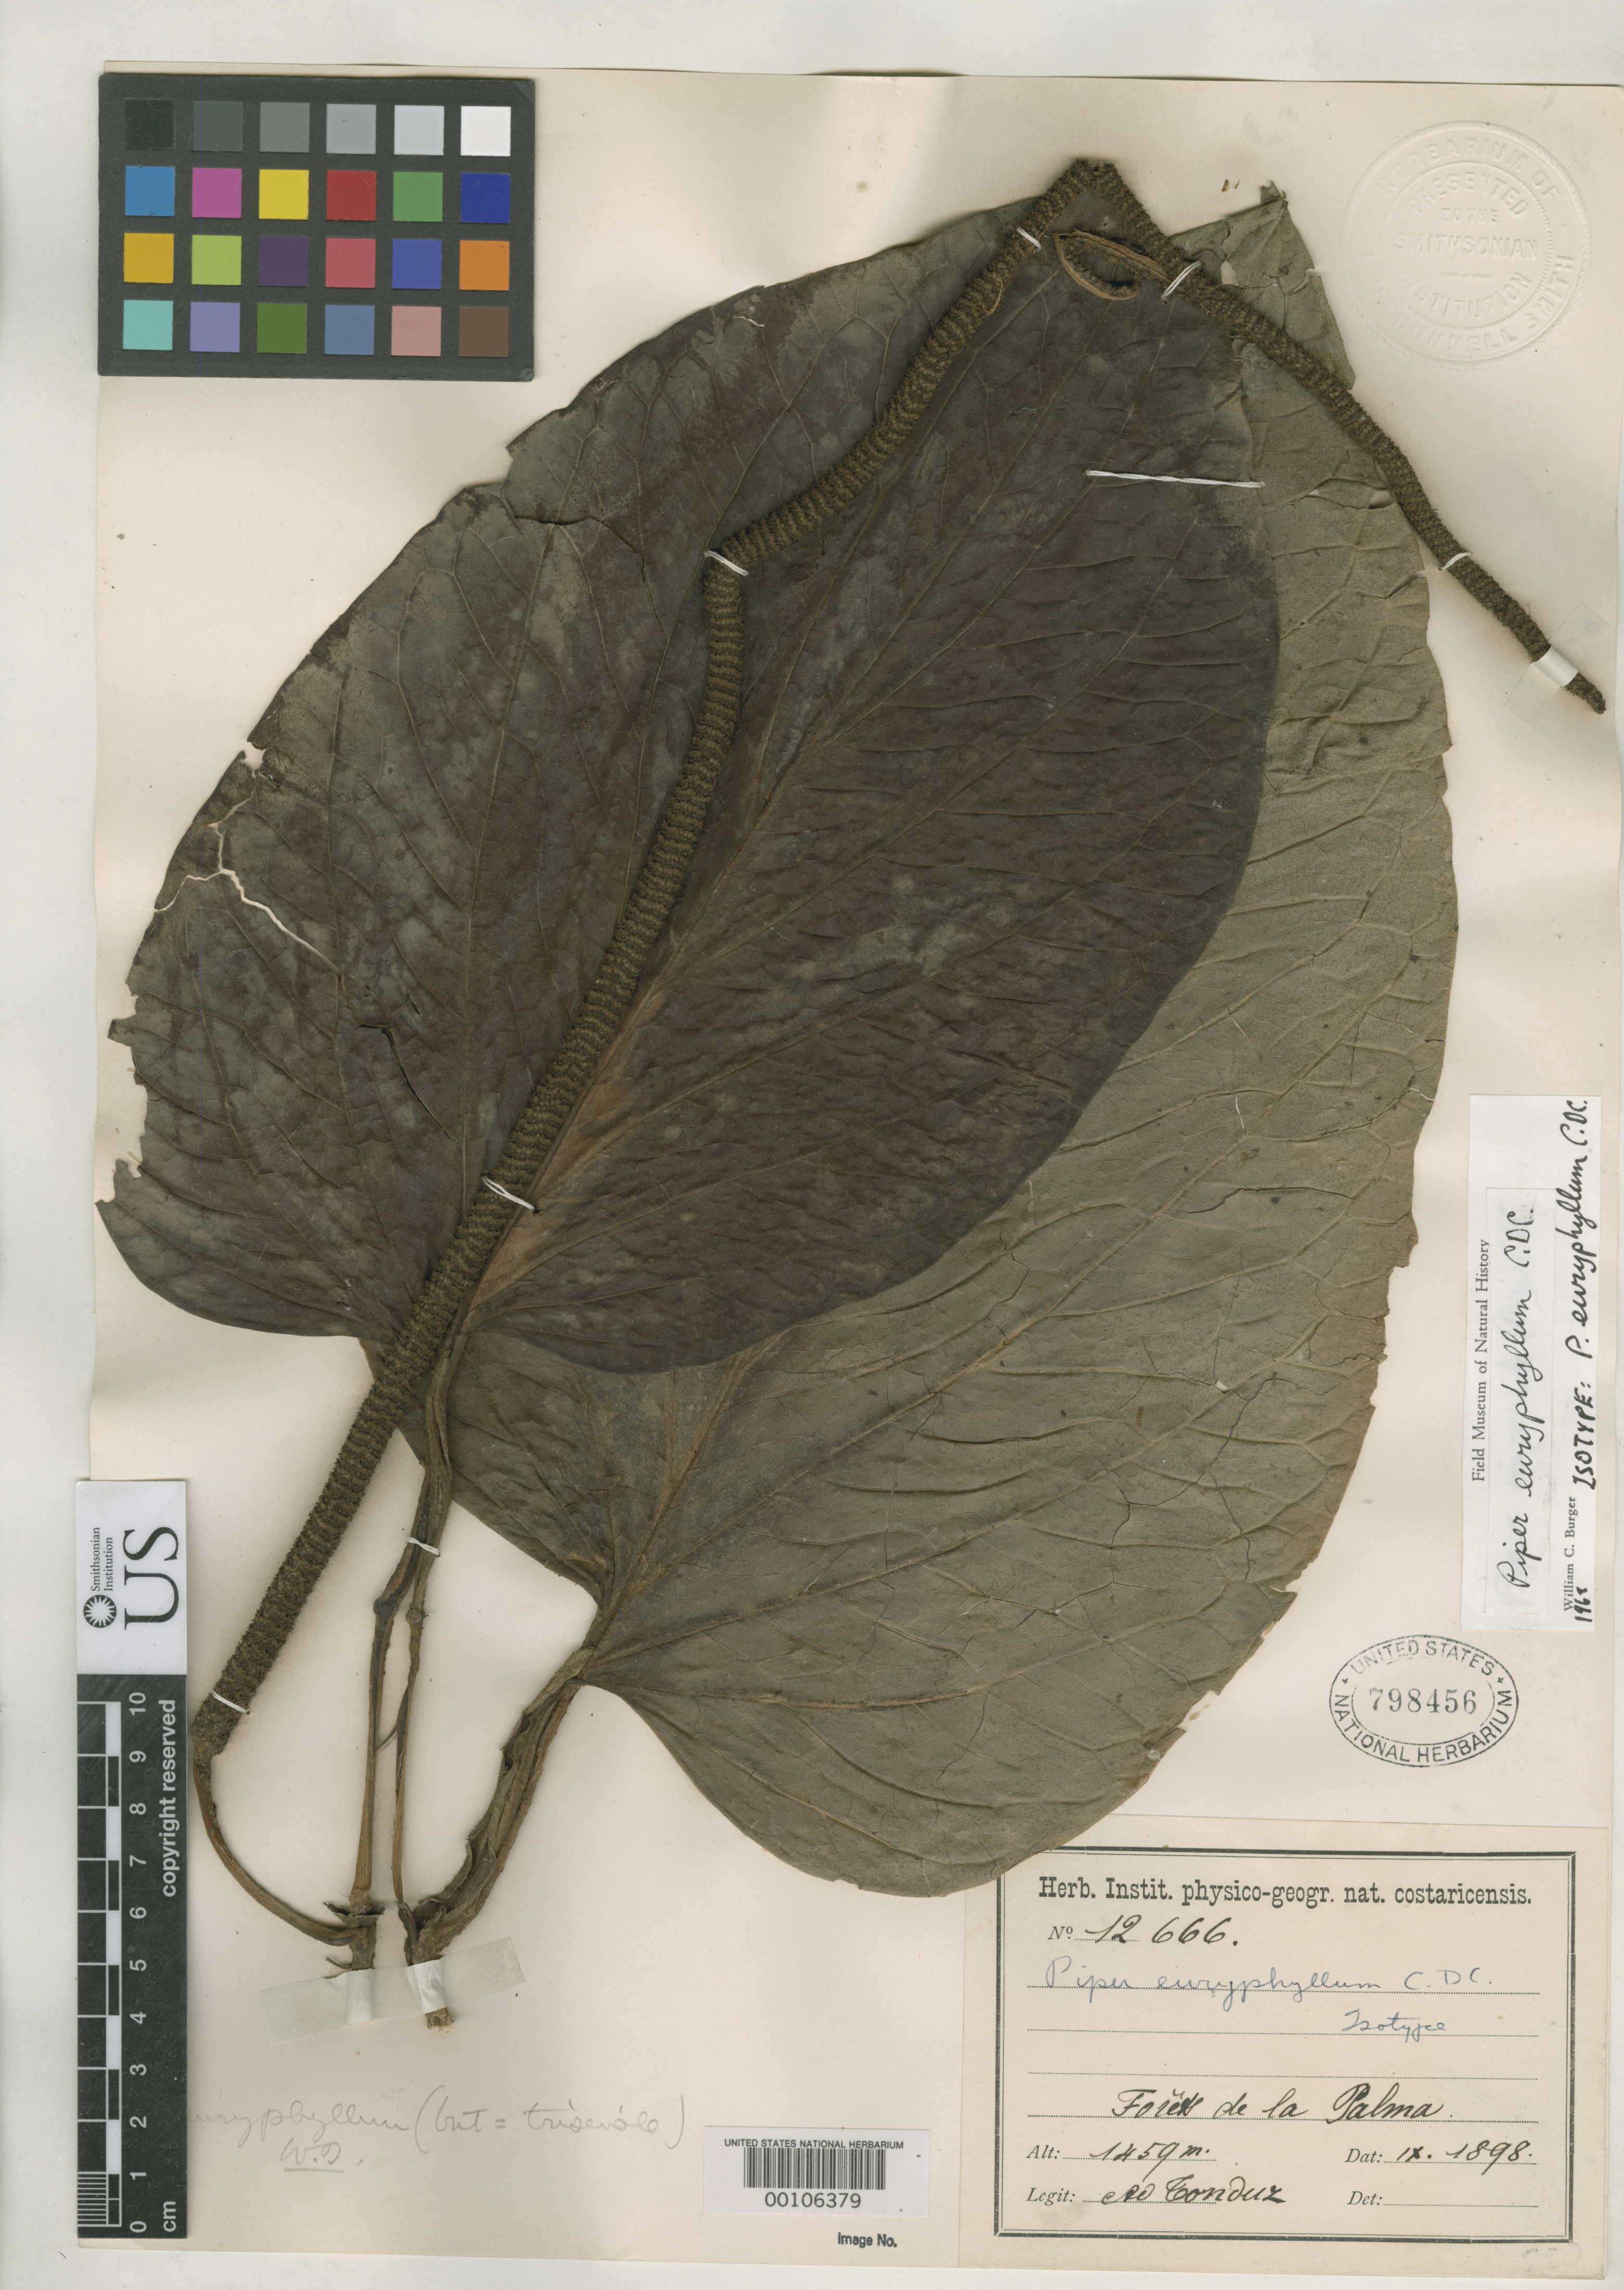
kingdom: Plantae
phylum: Tracheophyta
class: Magnoliopsida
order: Piperales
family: Piperaceae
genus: Piper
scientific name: Piper euryphyllum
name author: C. DC.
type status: Isotype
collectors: A. Tonduz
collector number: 12666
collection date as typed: Sep 1898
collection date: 1898-09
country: Costa Rica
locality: La Palma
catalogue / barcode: US 798456